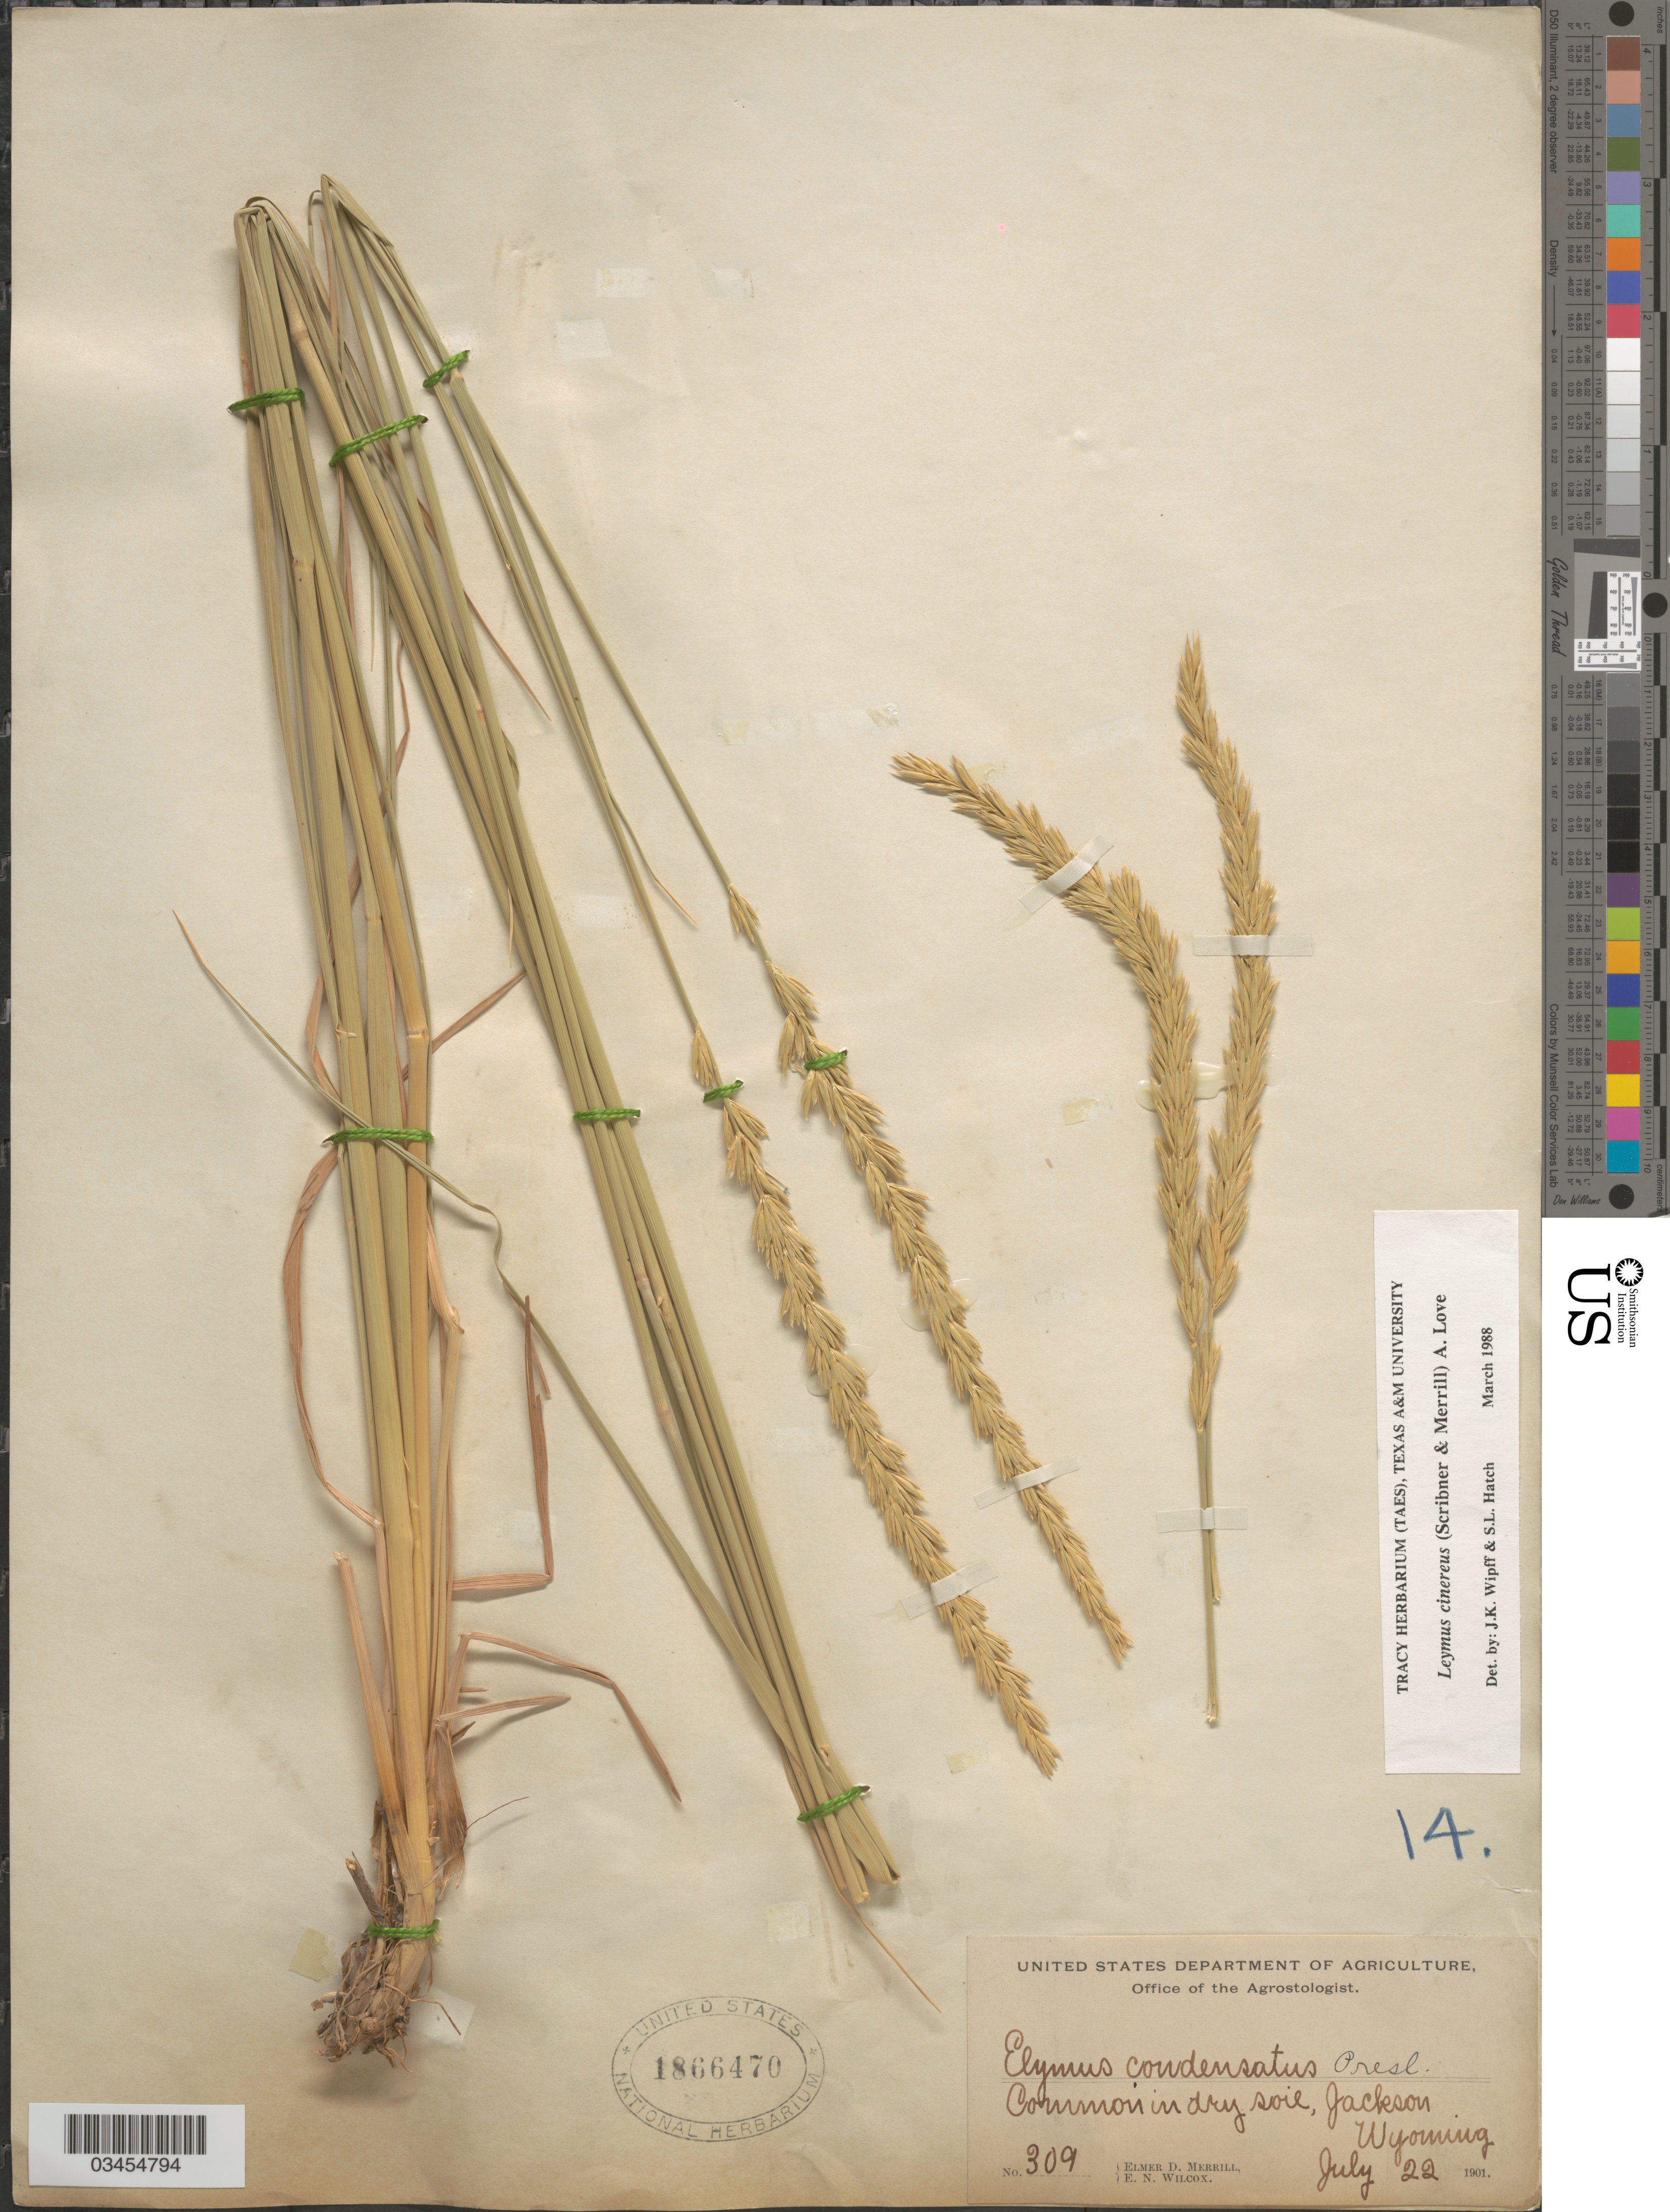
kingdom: Plantae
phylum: Tracheophyta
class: Liliopsida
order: Poales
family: Poaceae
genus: Leymus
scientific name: Leymus cinereus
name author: (Scribn. & Merr.) Á. Löve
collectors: E. D. Merrill & E. Wilcox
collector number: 309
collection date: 1901-07-22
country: United States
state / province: Wyoming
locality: Common in dry soil, Jackson.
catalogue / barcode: US 1866470